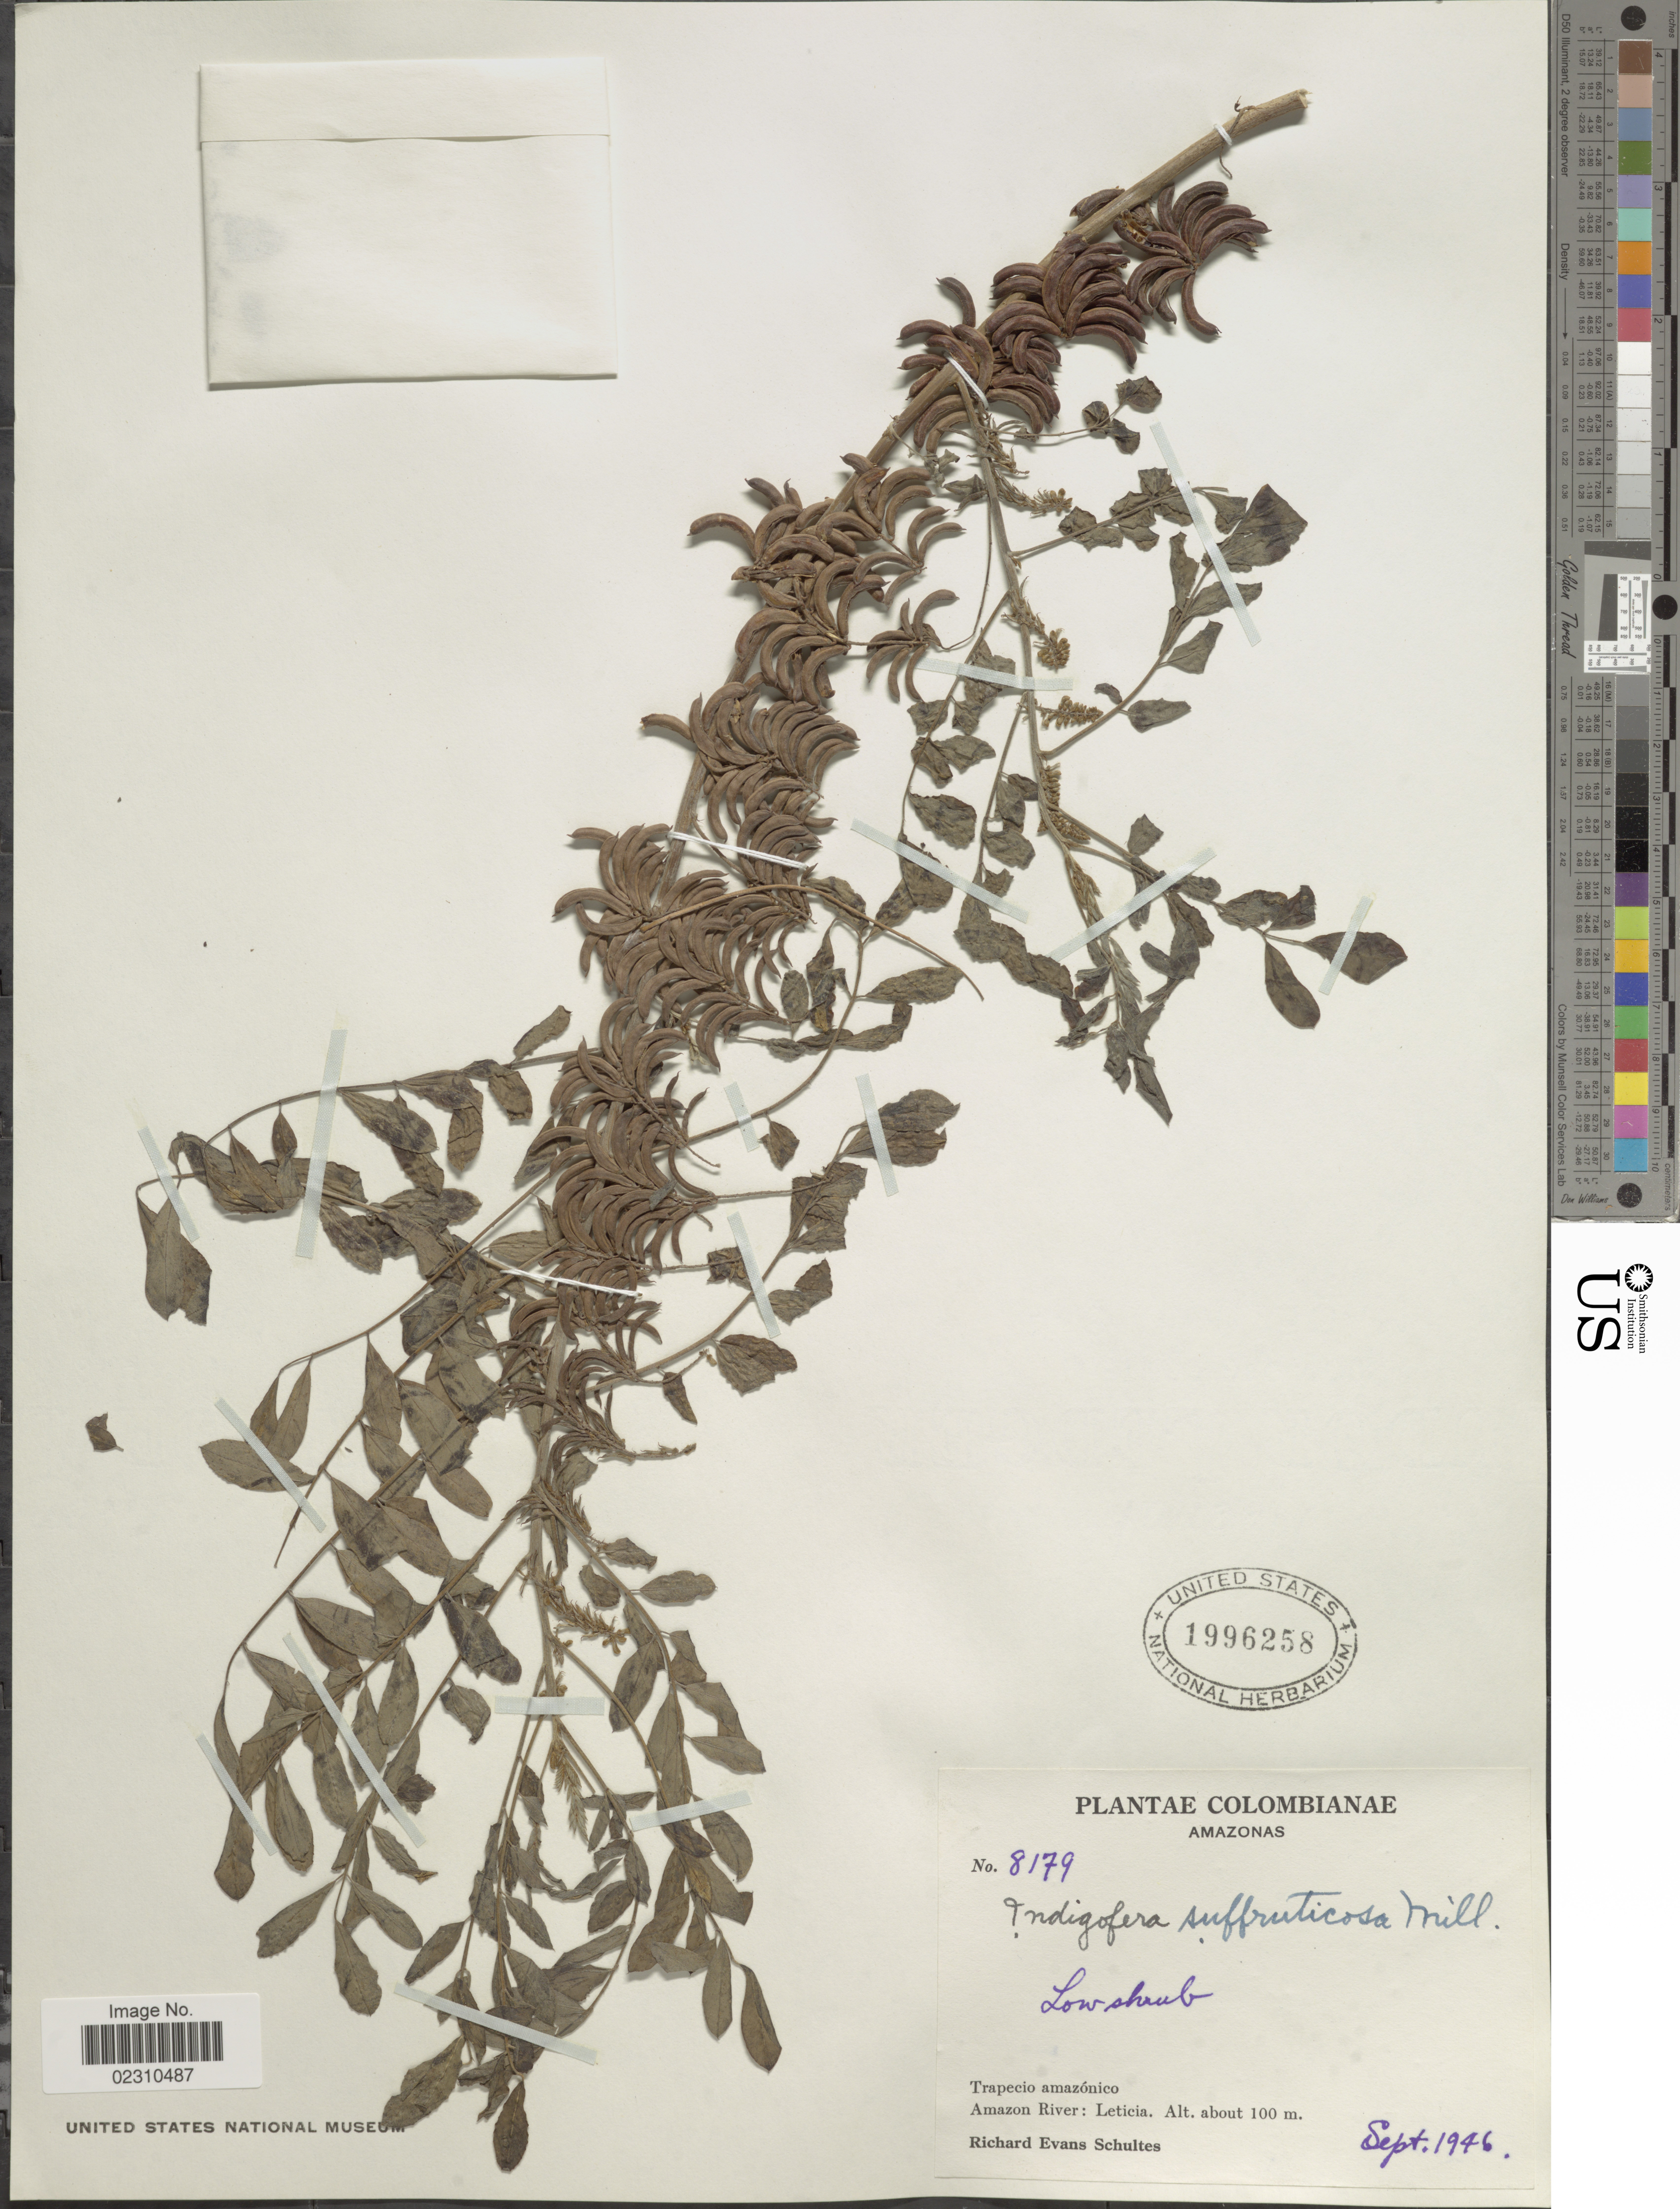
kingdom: Plantae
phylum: Tracheophyta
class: Magnoliopsida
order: Fabales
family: Fabaceae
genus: Indigofera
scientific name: Indigofera suffruticosa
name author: Mill.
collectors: R. E. Schultes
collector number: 8179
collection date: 1946-09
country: Colombia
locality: Amazonas, Trapecio amazonico, Amazon River: Leticia.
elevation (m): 100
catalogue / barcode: US 1996258